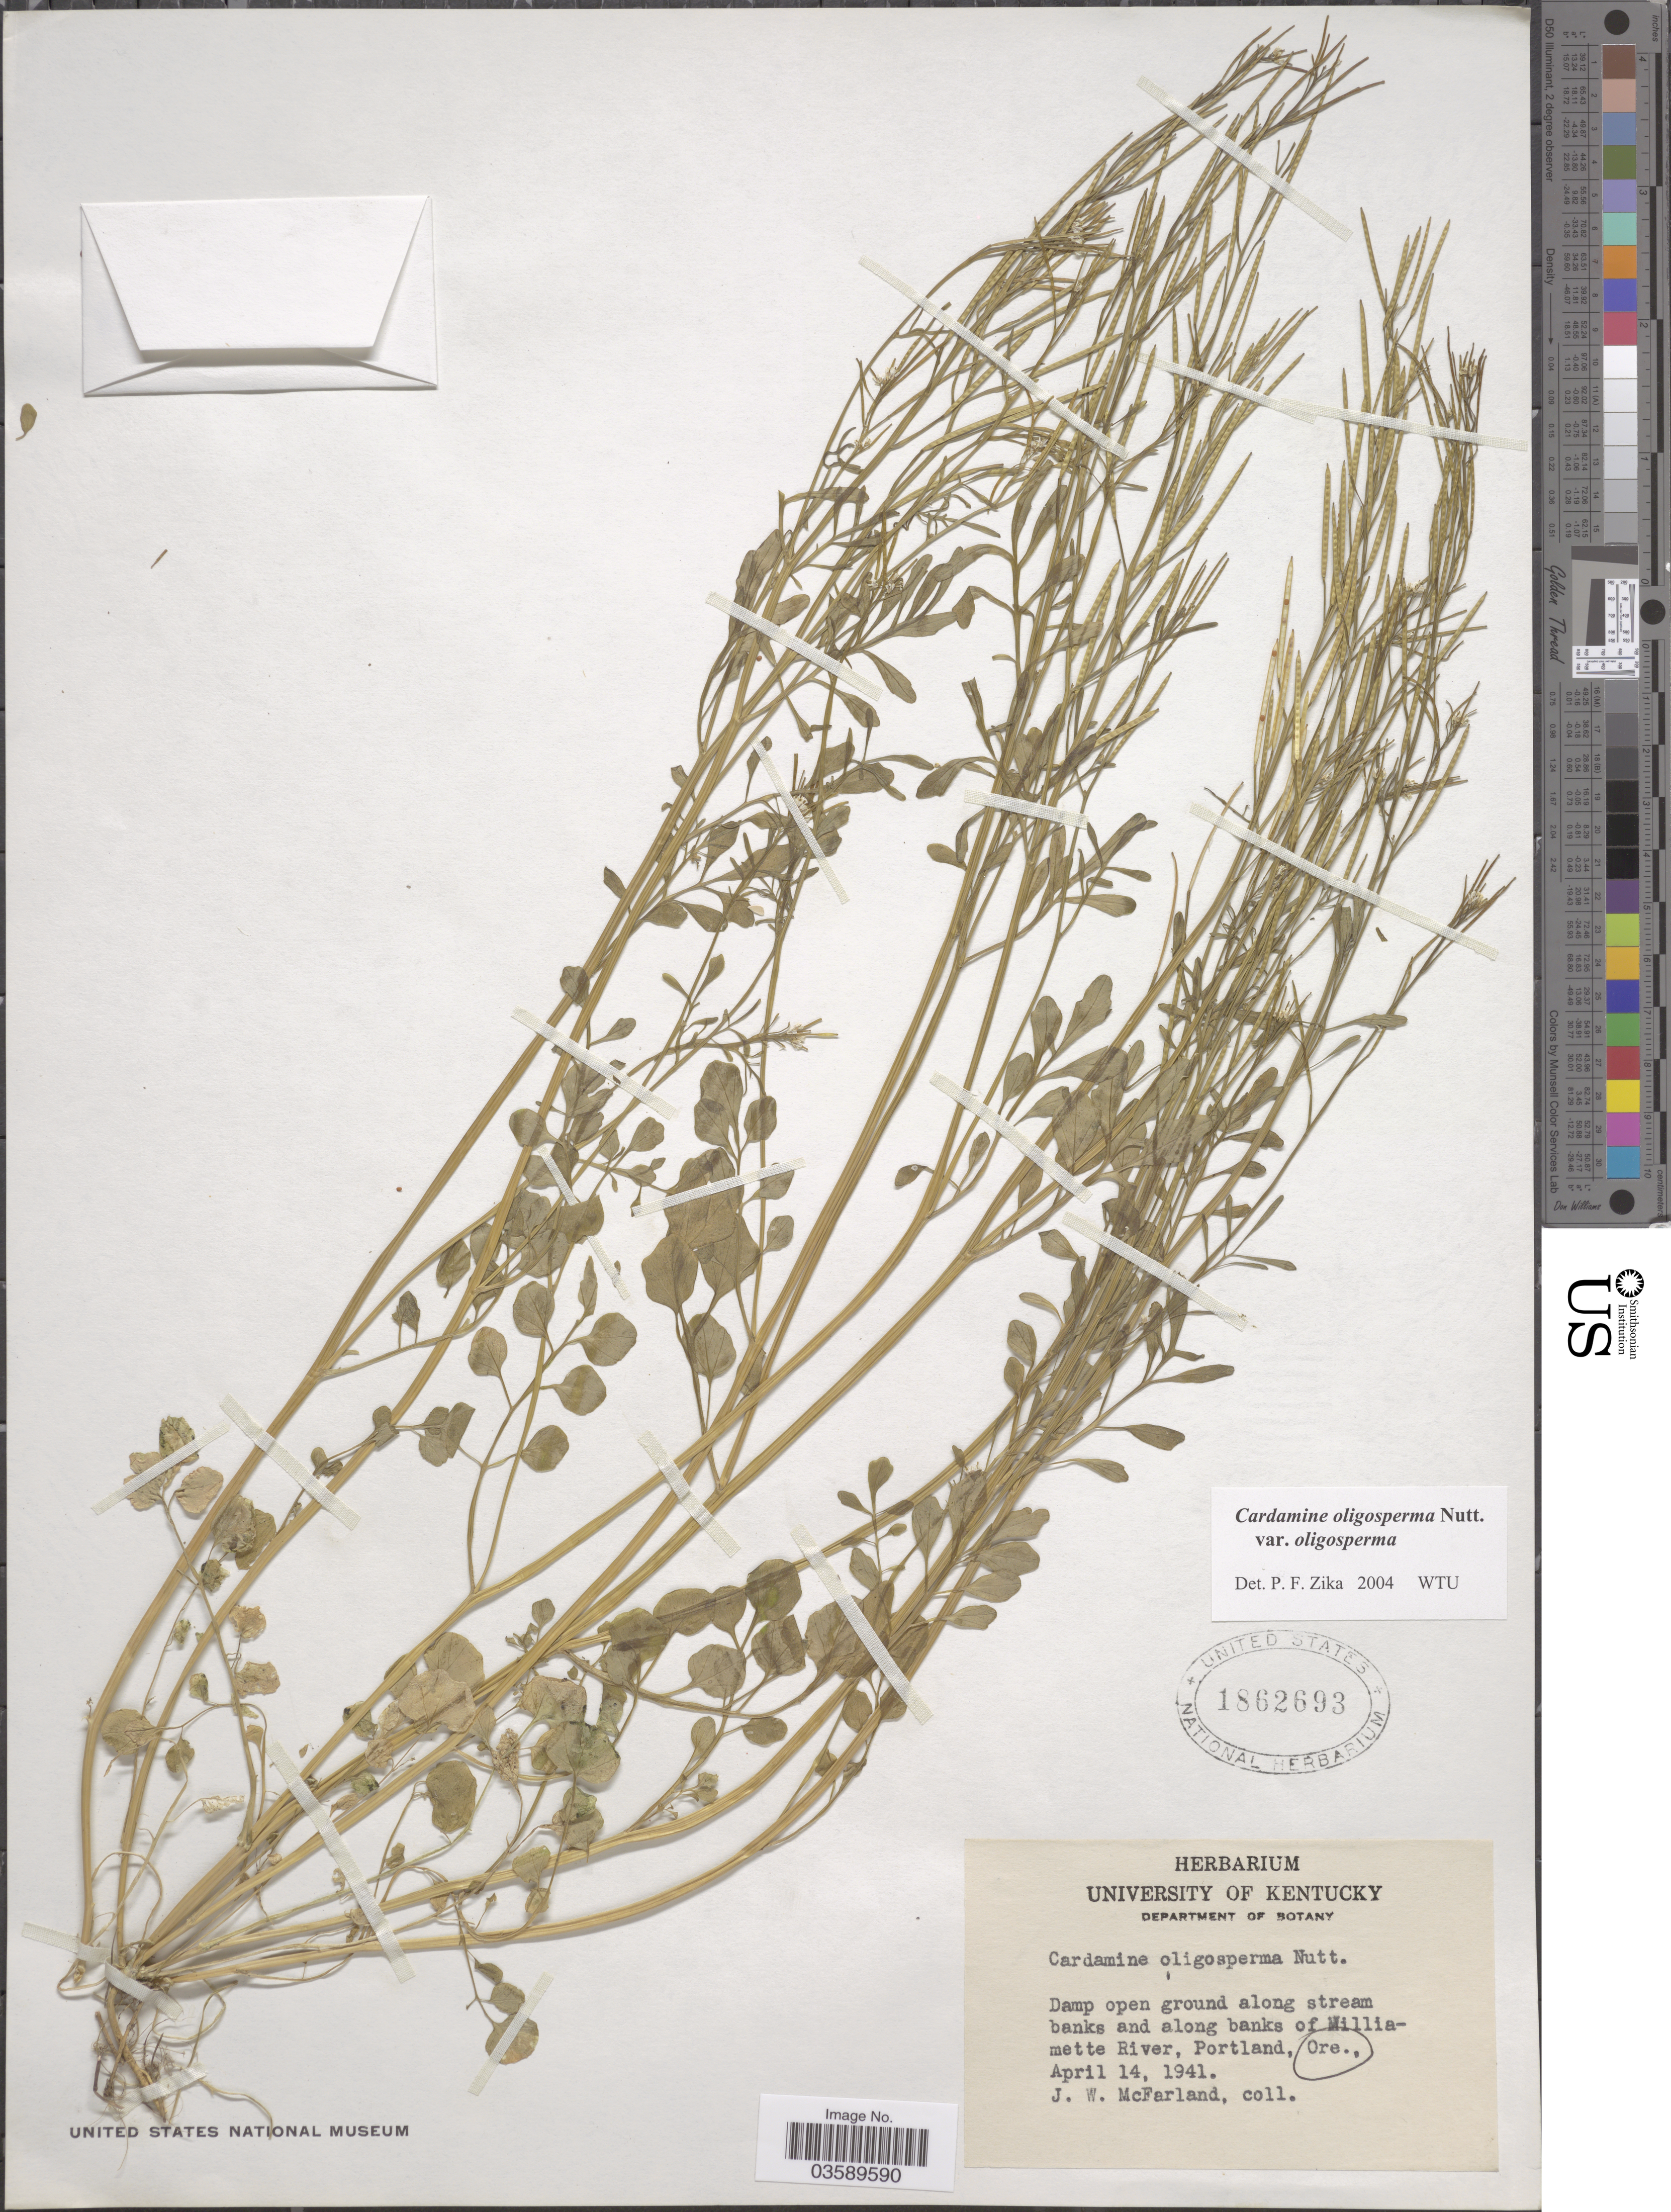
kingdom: Plantae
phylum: Tracheophyta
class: Magnoliopsida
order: Brassicales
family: Brassicaceae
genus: Cardamine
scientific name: Cardamine oligosperma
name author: Nutt.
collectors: J. Mcfarland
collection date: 1941-04-14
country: United States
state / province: Oregon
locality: Damp open ground along stream banks and along banks of Williamette River, Portland.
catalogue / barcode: US 1862693